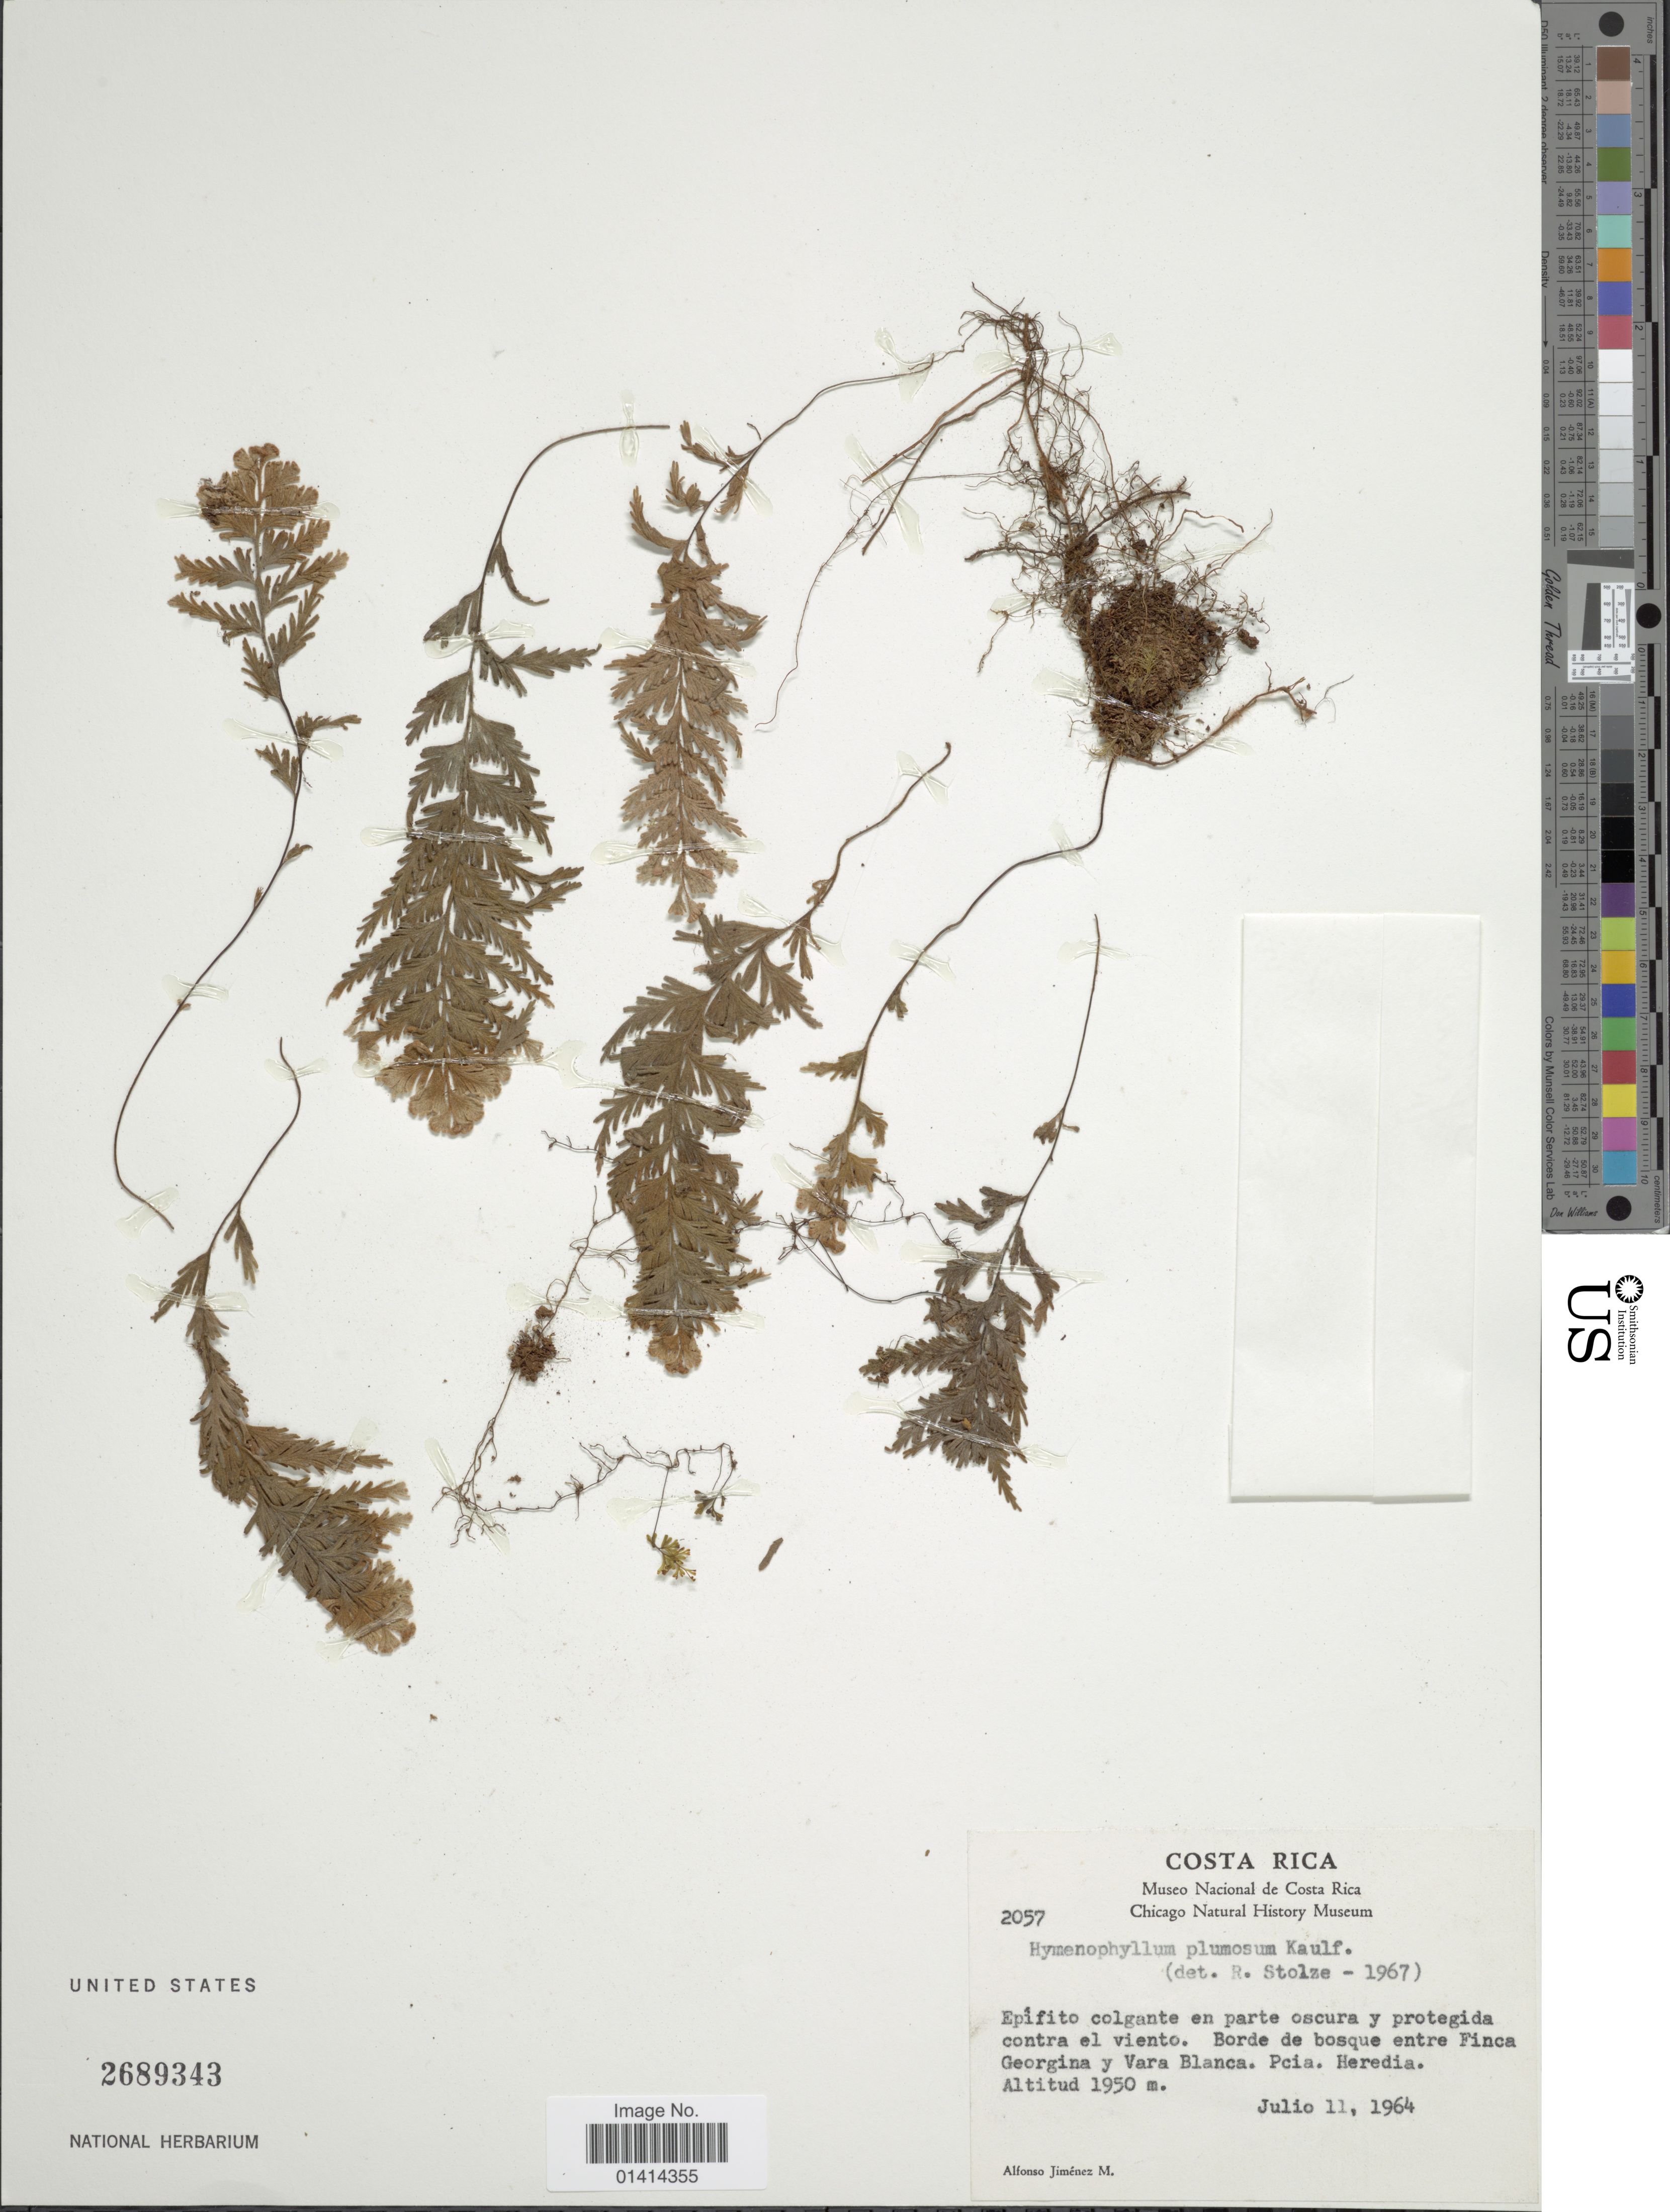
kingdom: Plantae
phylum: Tracheophyta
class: Polypodiopsida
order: Hymenophyllales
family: Hymenophyllaceae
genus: Hymenophyllum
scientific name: Hymenophyllum plumosum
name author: Kaulf.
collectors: A. Jimenez M.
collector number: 2057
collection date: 1964-07-11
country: Costa Rica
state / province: Heredia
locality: Borde de bosque entre Finca Georgina y Vara Blanca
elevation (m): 1950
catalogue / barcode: US 2689343